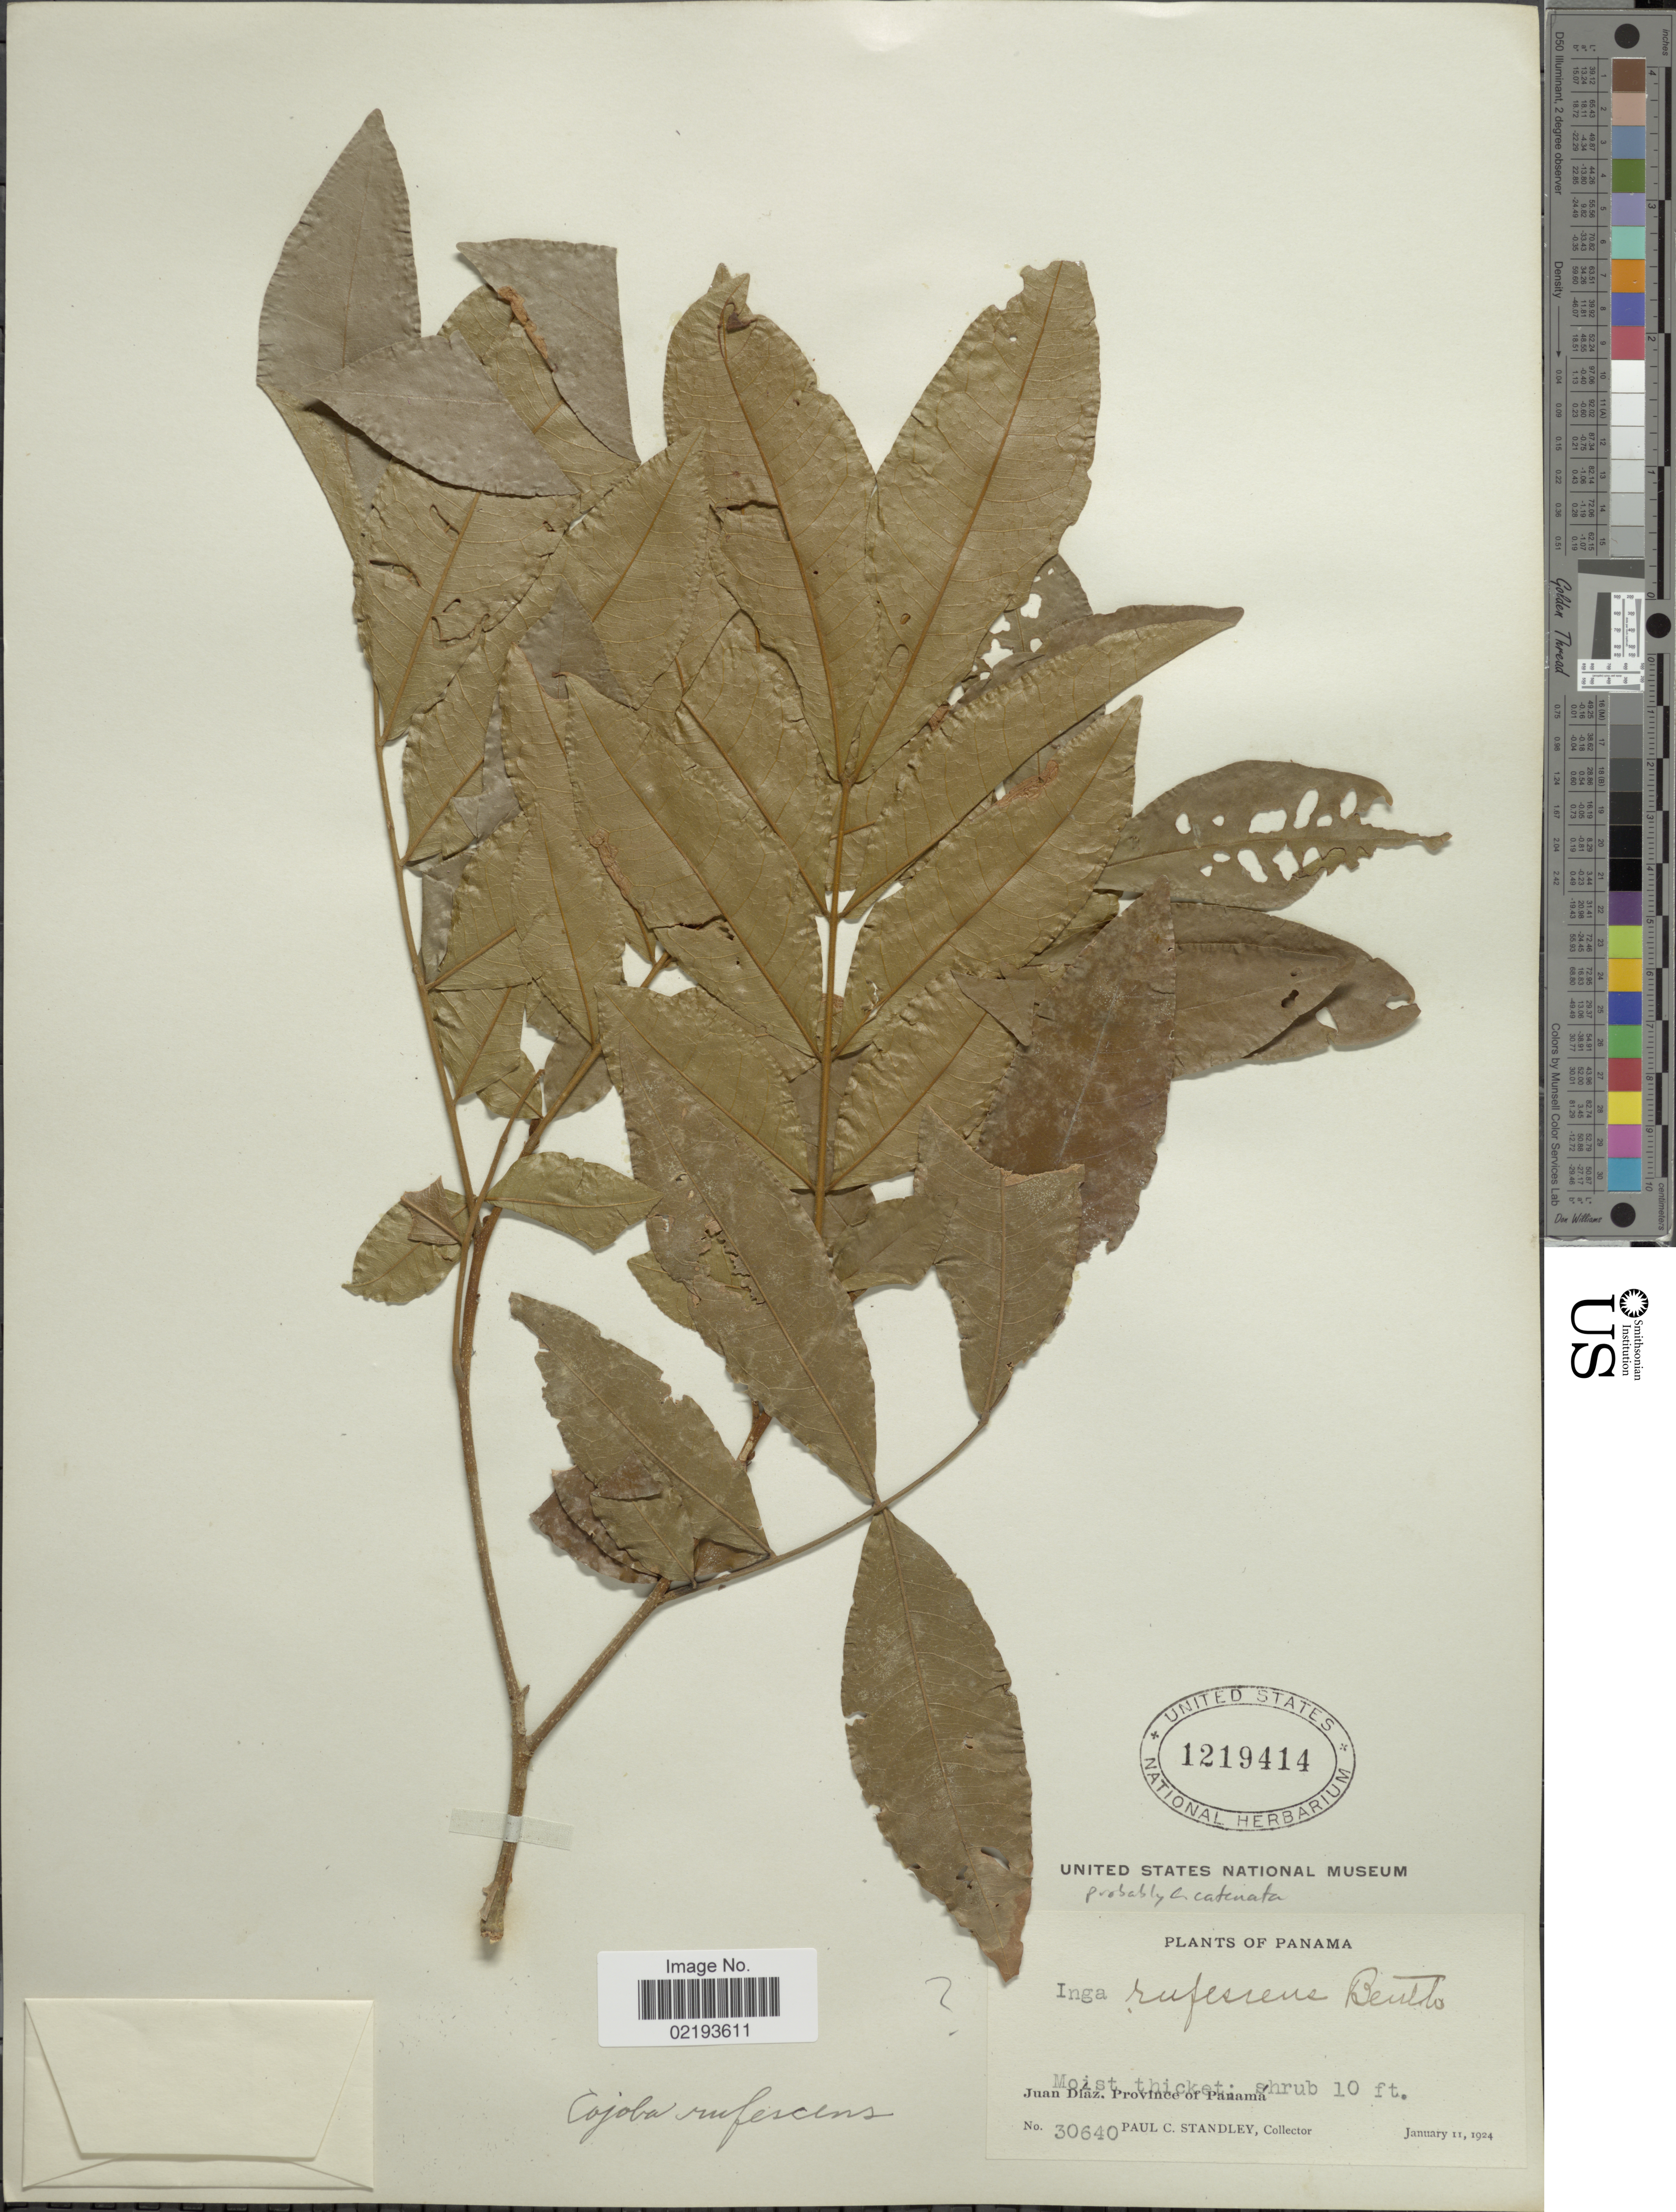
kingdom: Plantae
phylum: Tracheophyta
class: Magnoliopsida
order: Fabales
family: Fabaceae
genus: Cojoba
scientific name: Cojoba rufescens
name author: (Benth.) Britton & Rose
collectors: P. C. Standley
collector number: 30640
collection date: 1924-02-11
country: Panama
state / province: Panamá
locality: Moist thicket, Juan Díaz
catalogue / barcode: US 1219414